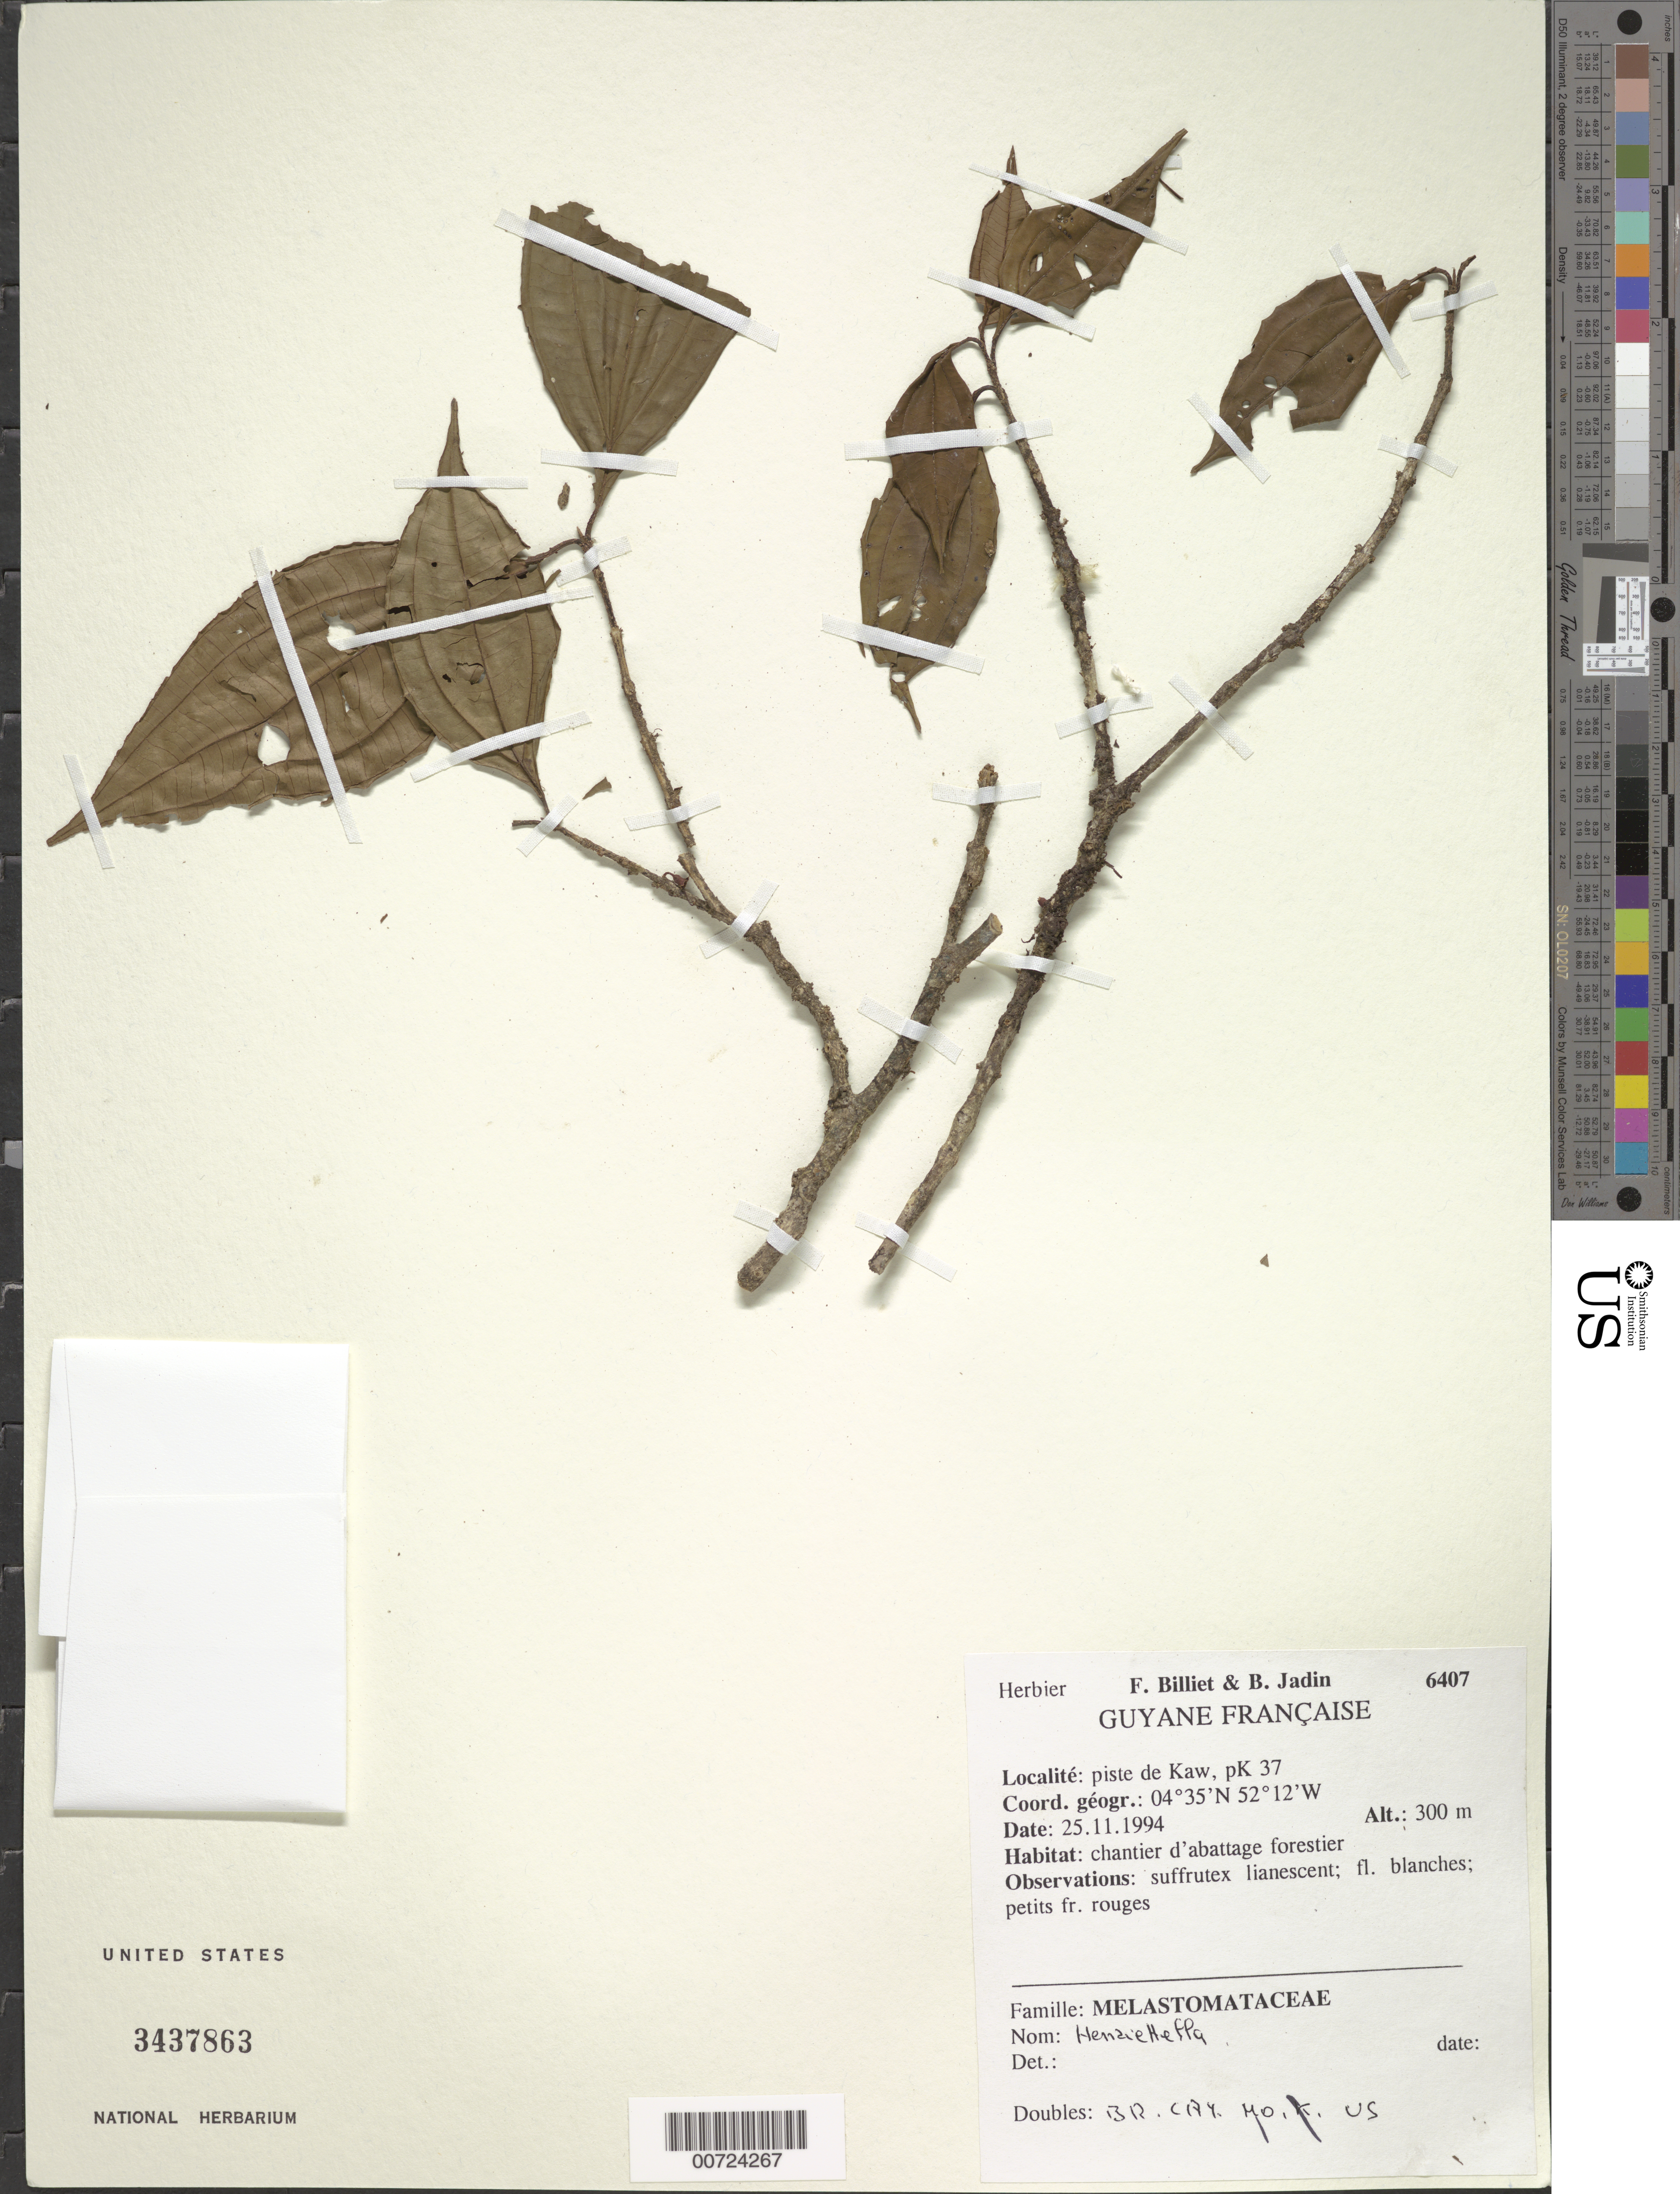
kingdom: Plantae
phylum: Tracheophyta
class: Magnoliopsida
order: Myrtales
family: Melastomataceae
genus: Henriettea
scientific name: Henriettea sp.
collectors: F. Billiet & B. Jadin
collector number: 6407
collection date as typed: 25-Nov-94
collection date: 1994-11-25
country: French Guiana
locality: Plaine et Montagne de Kaw. Piste de Kaw, pk 37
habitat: Cutting area of forest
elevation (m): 300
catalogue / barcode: US 3437863